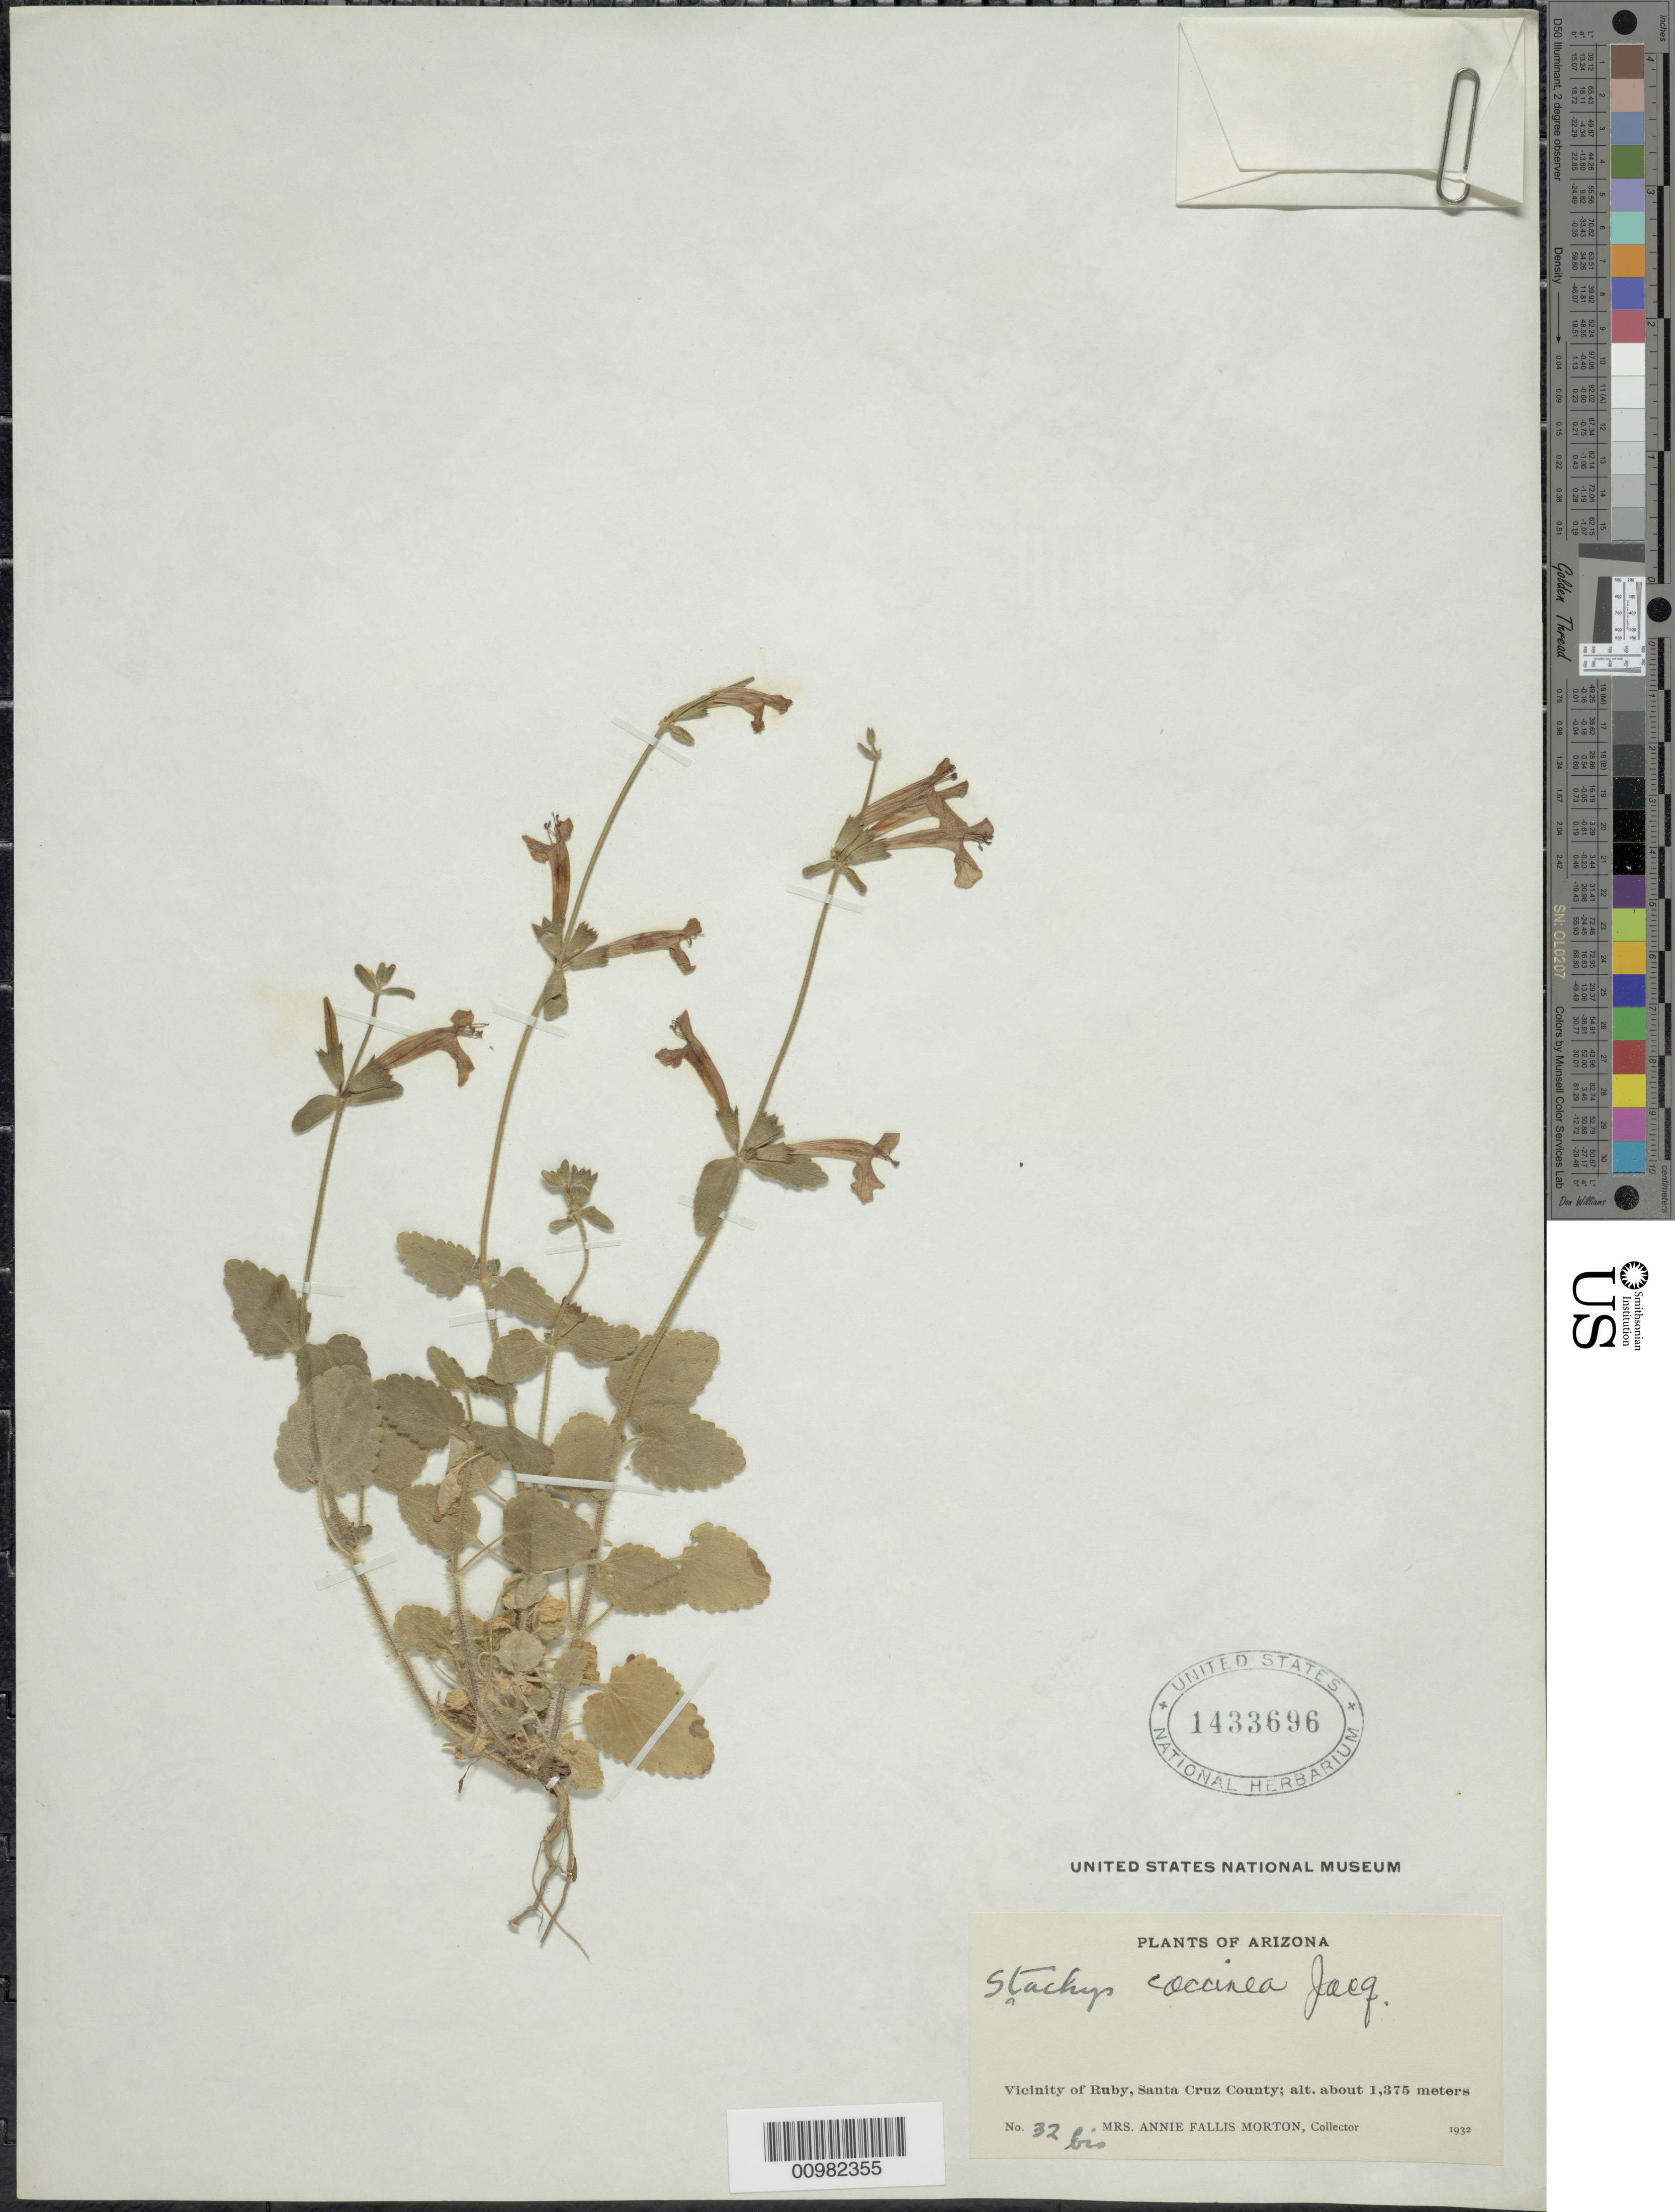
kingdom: Plantae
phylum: Tracheophyta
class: Magnoliopsida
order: Lamiales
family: Lamiaceae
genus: Stachys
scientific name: Stachys coccinea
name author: Ortega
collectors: J. F. Morton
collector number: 32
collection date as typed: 1932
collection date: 1932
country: United States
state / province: Arizona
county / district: Santa Cruz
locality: Vicinity of Ruby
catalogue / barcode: US 1433696